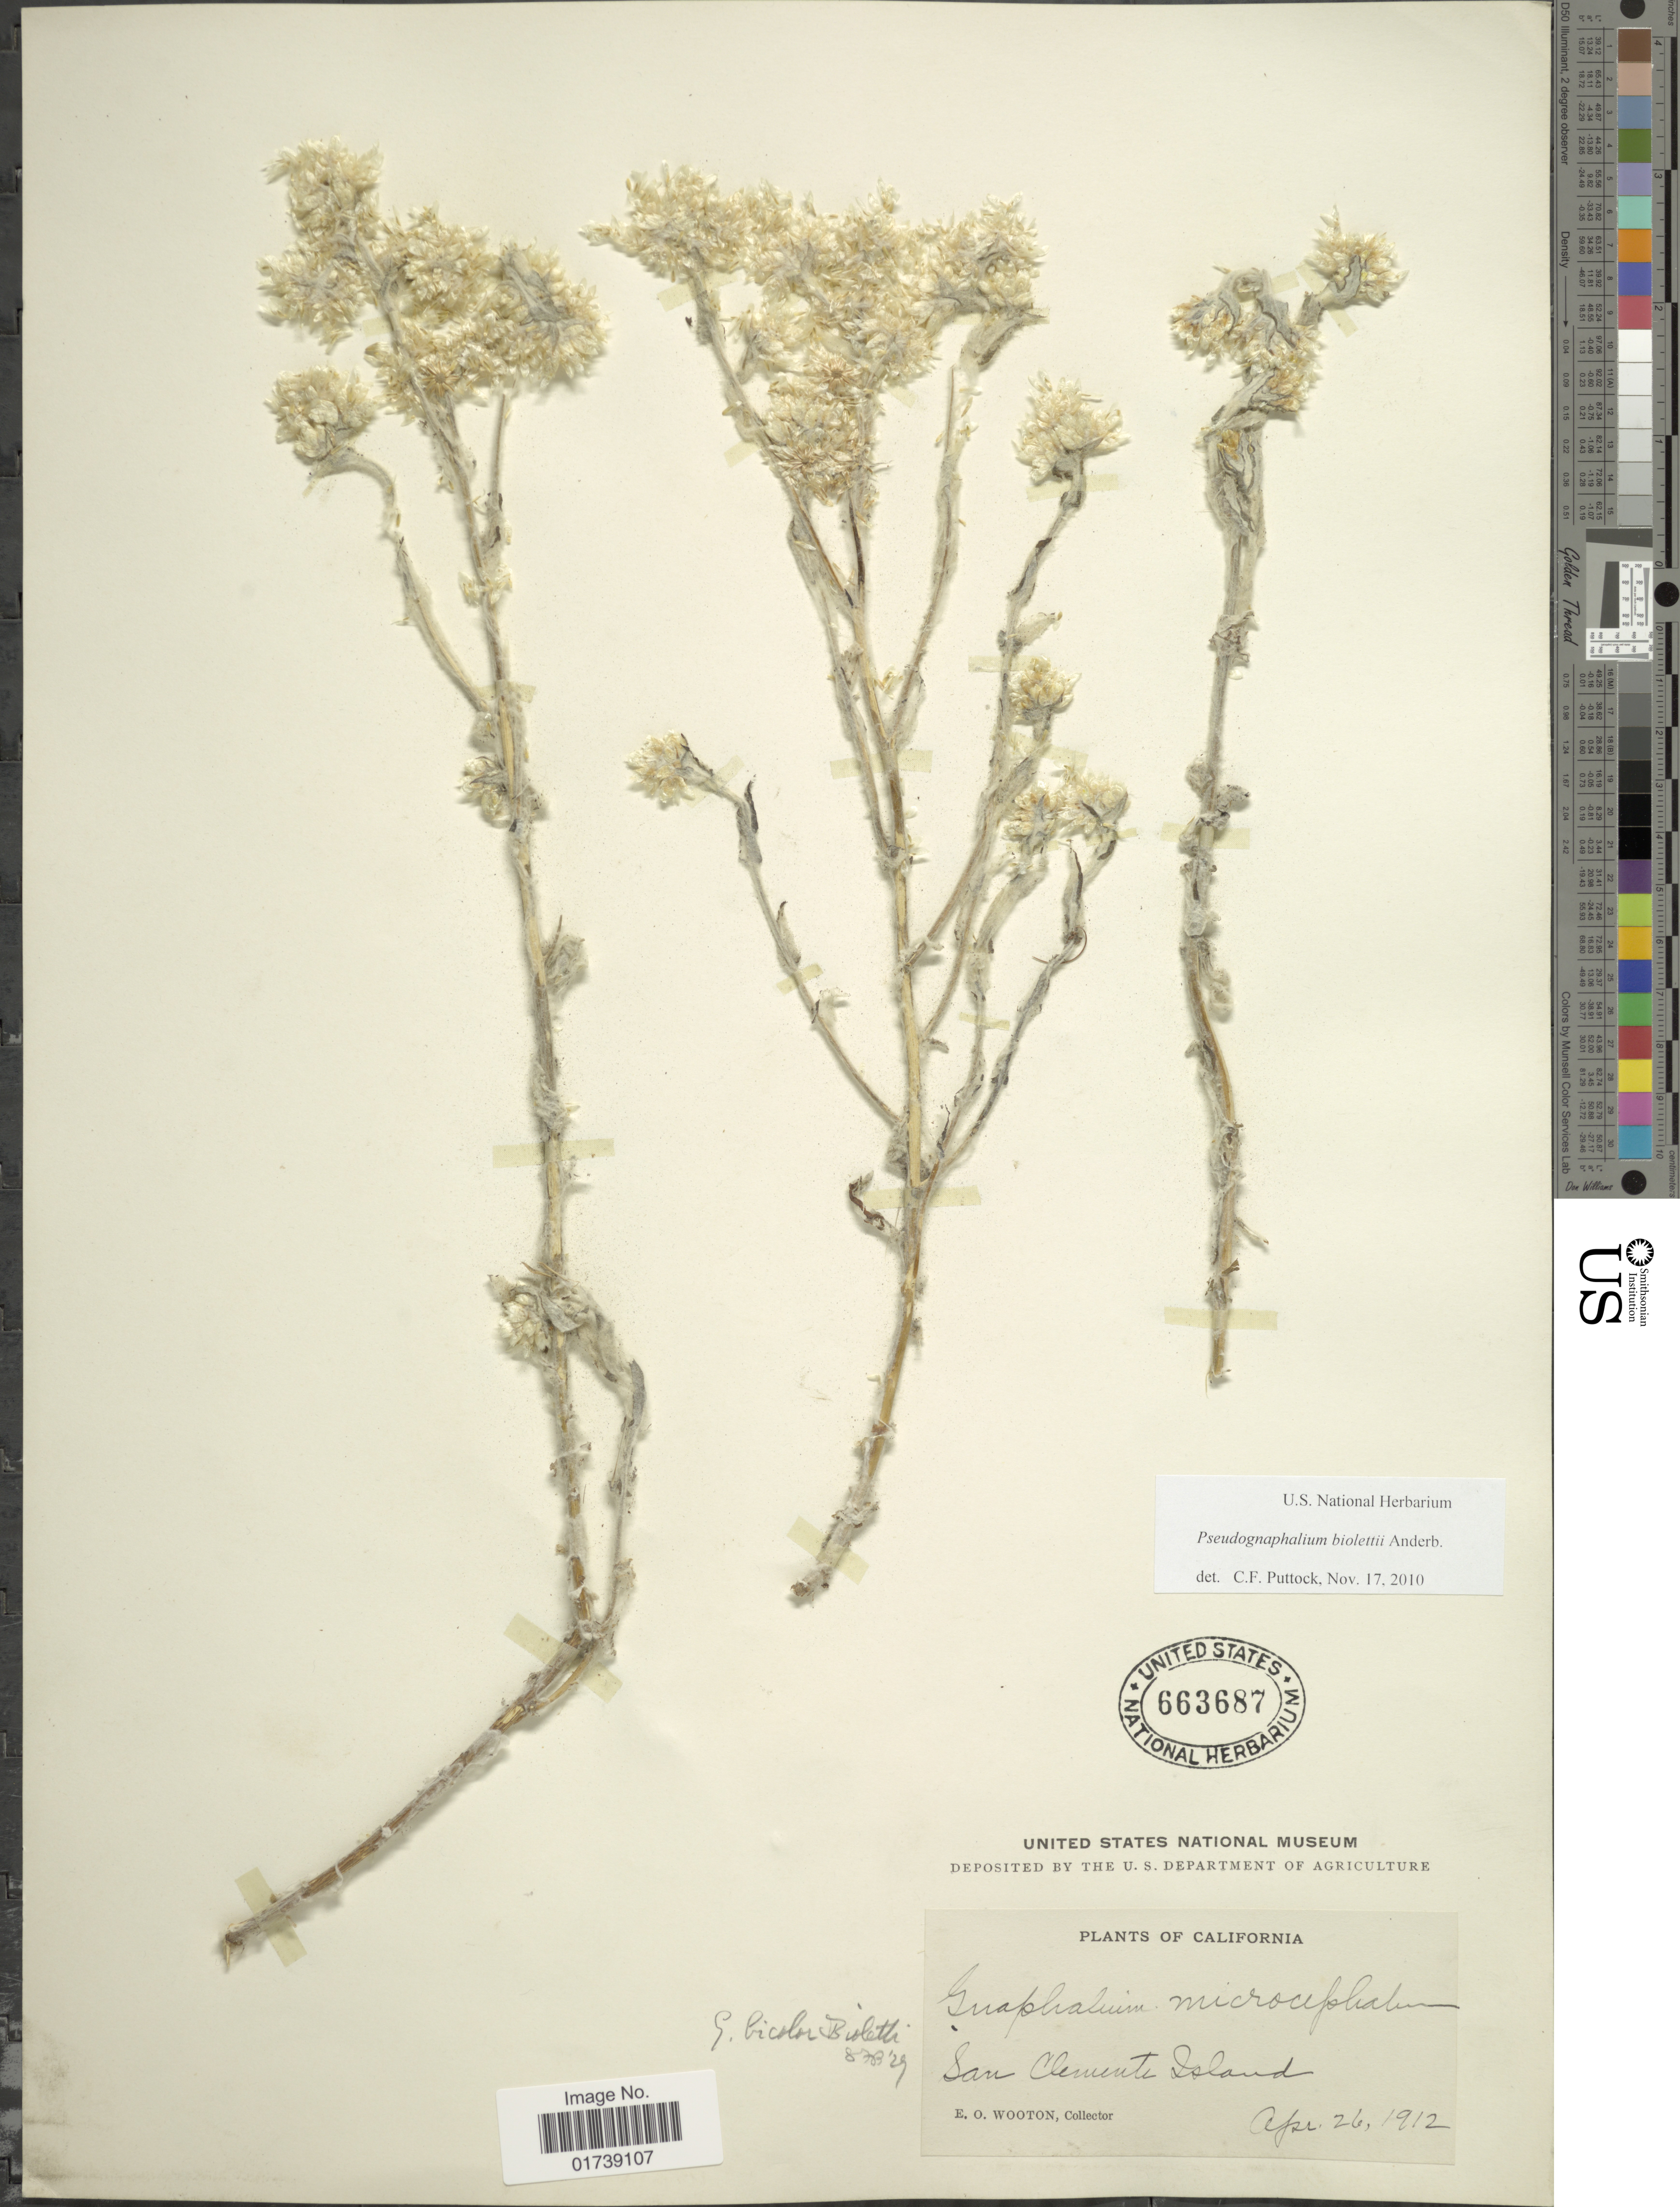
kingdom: Plantae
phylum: Tracheophyta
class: Magnoliopsida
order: Asterales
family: Asteraceae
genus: Pseudognaphalium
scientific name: Pseudognaphalium biolettii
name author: Anderb.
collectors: E. O. Wooton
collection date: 1912-04-26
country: United States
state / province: California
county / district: Los Angeles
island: San Clemente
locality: San Clemente Island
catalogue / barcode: US 663687